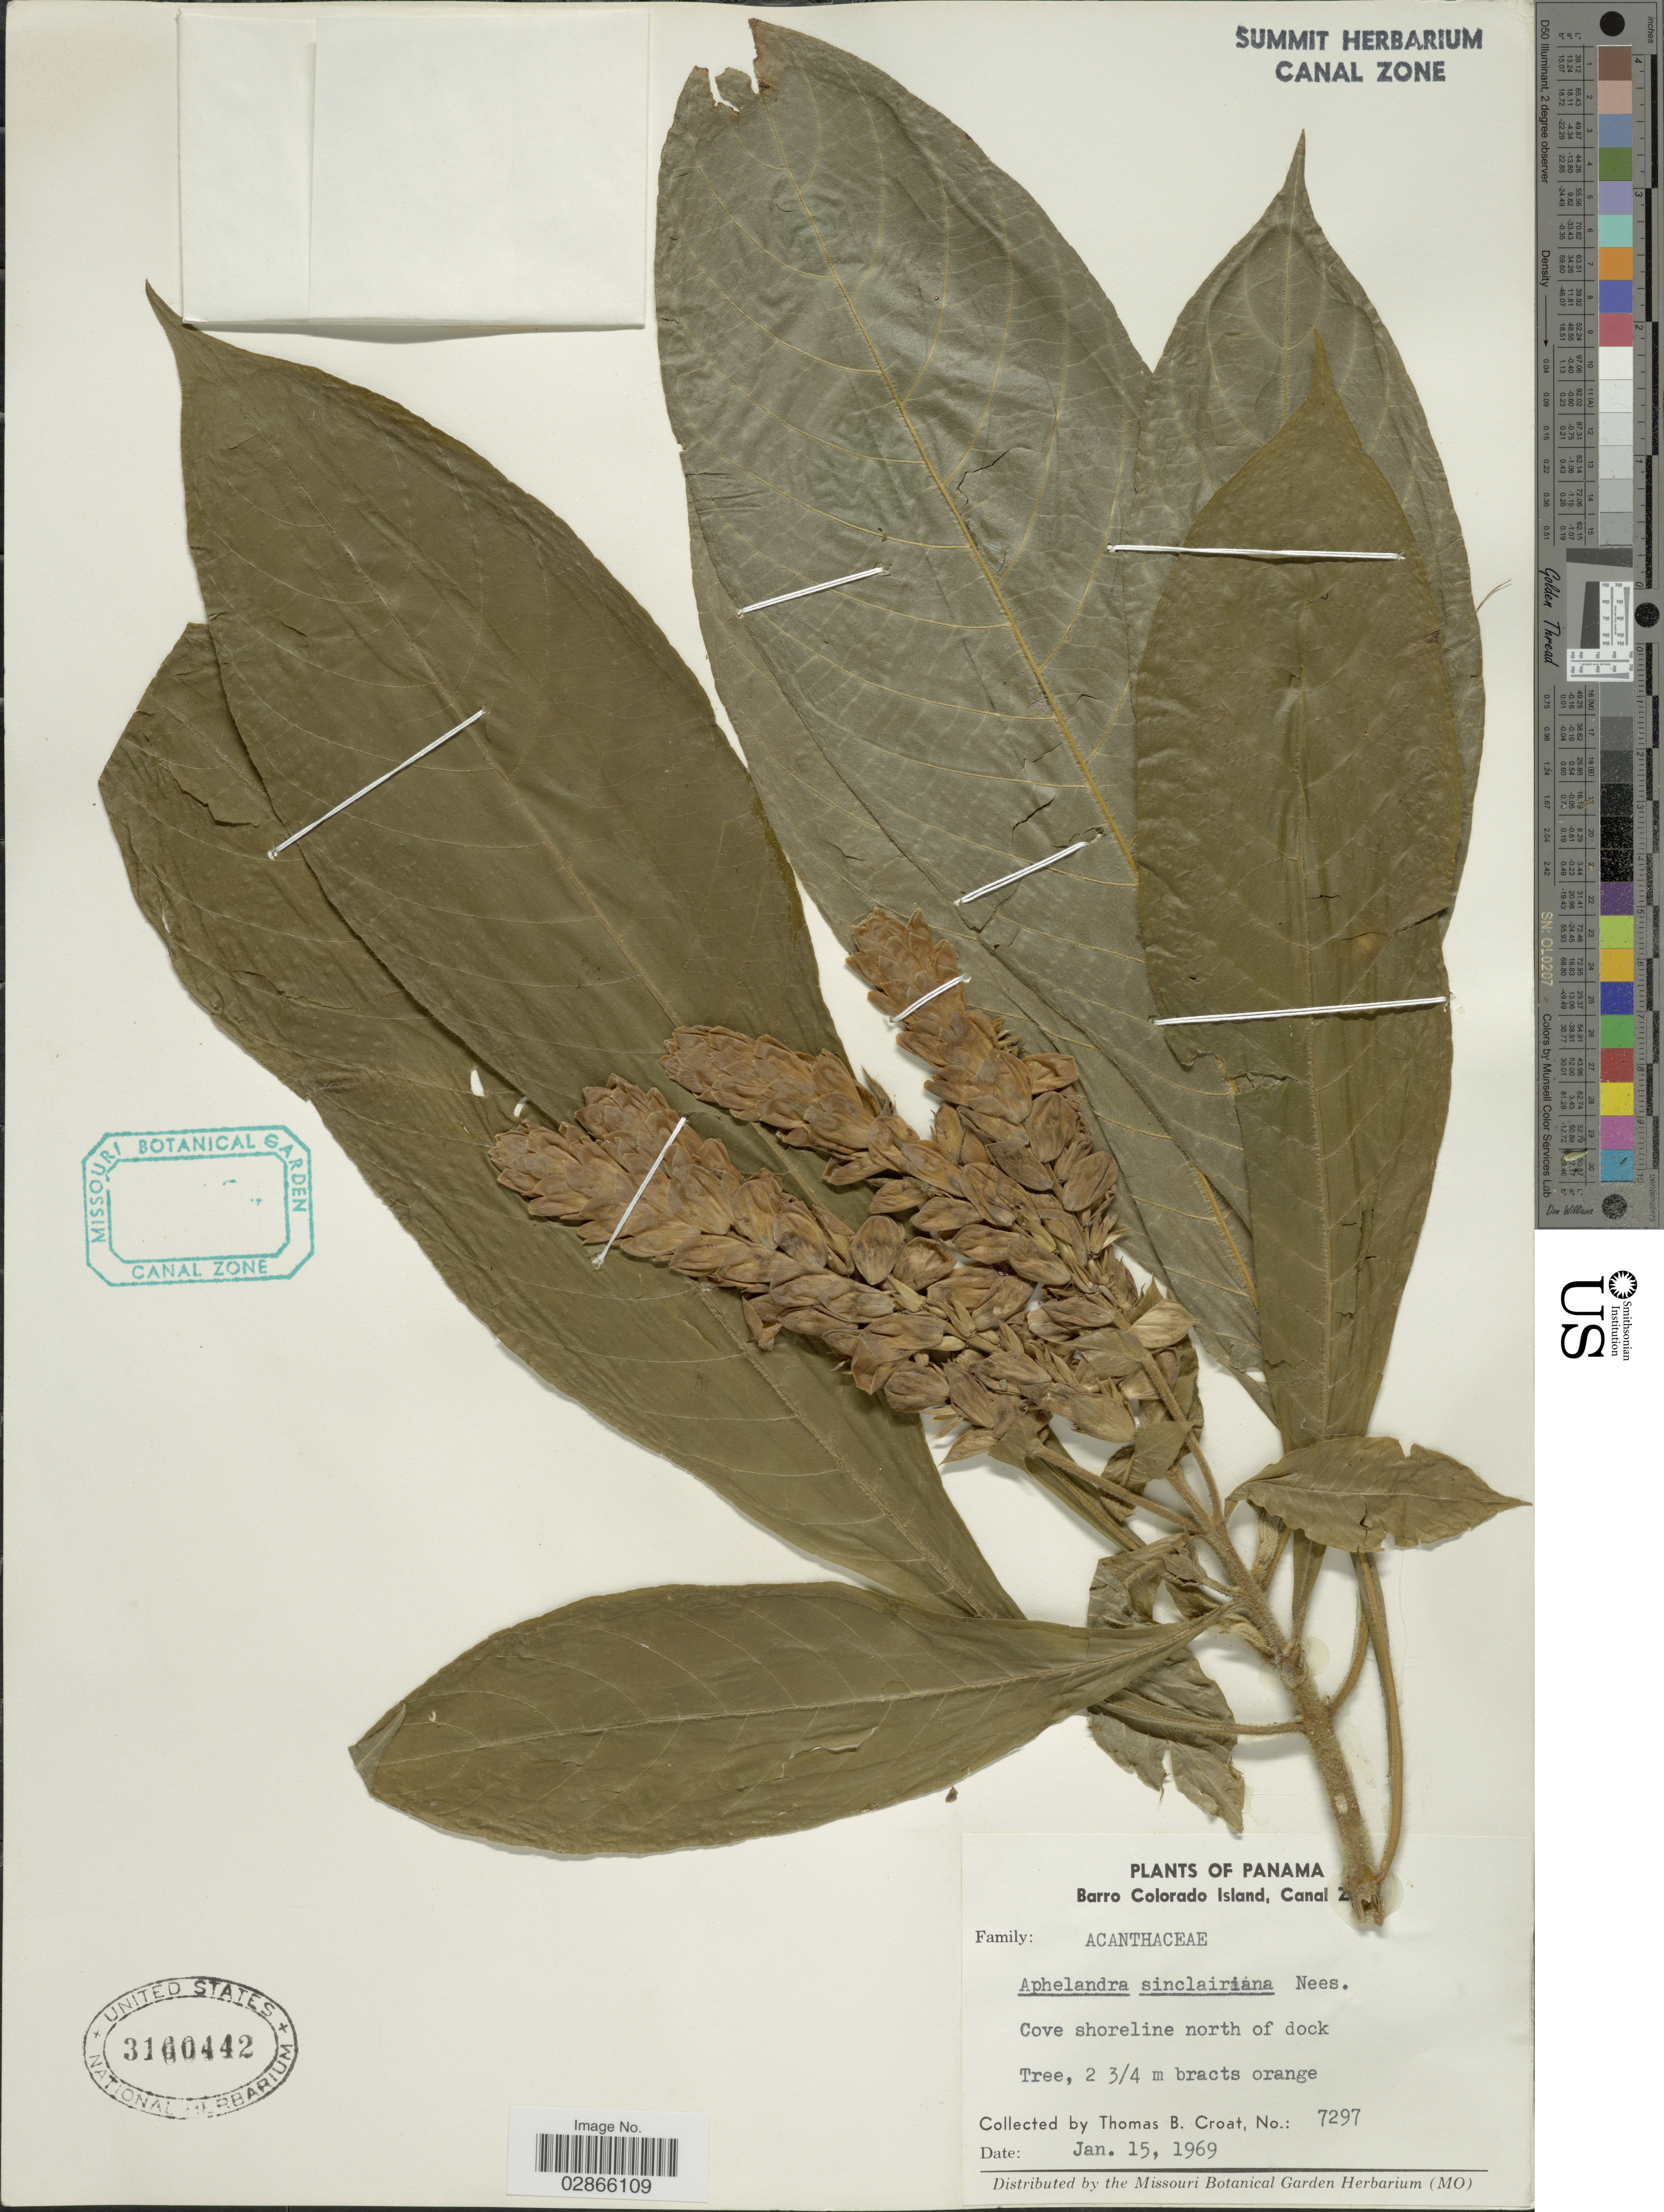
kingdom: Plantae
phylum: Tracheophyta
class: Magnoliopsida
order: Lamiales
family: Acanthaceae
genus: Aphelandra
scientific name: Aphelandra sinclairiana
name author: Nees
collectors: T. B. Croat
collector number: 7297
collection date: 1969-01-15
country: Panama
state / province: Panamá Oeste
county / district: Canal Zone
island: Barro Colorado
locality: Barro Colorado Island, Canal Zone. Cove shoreline north of dock.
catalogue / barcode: US 3160442